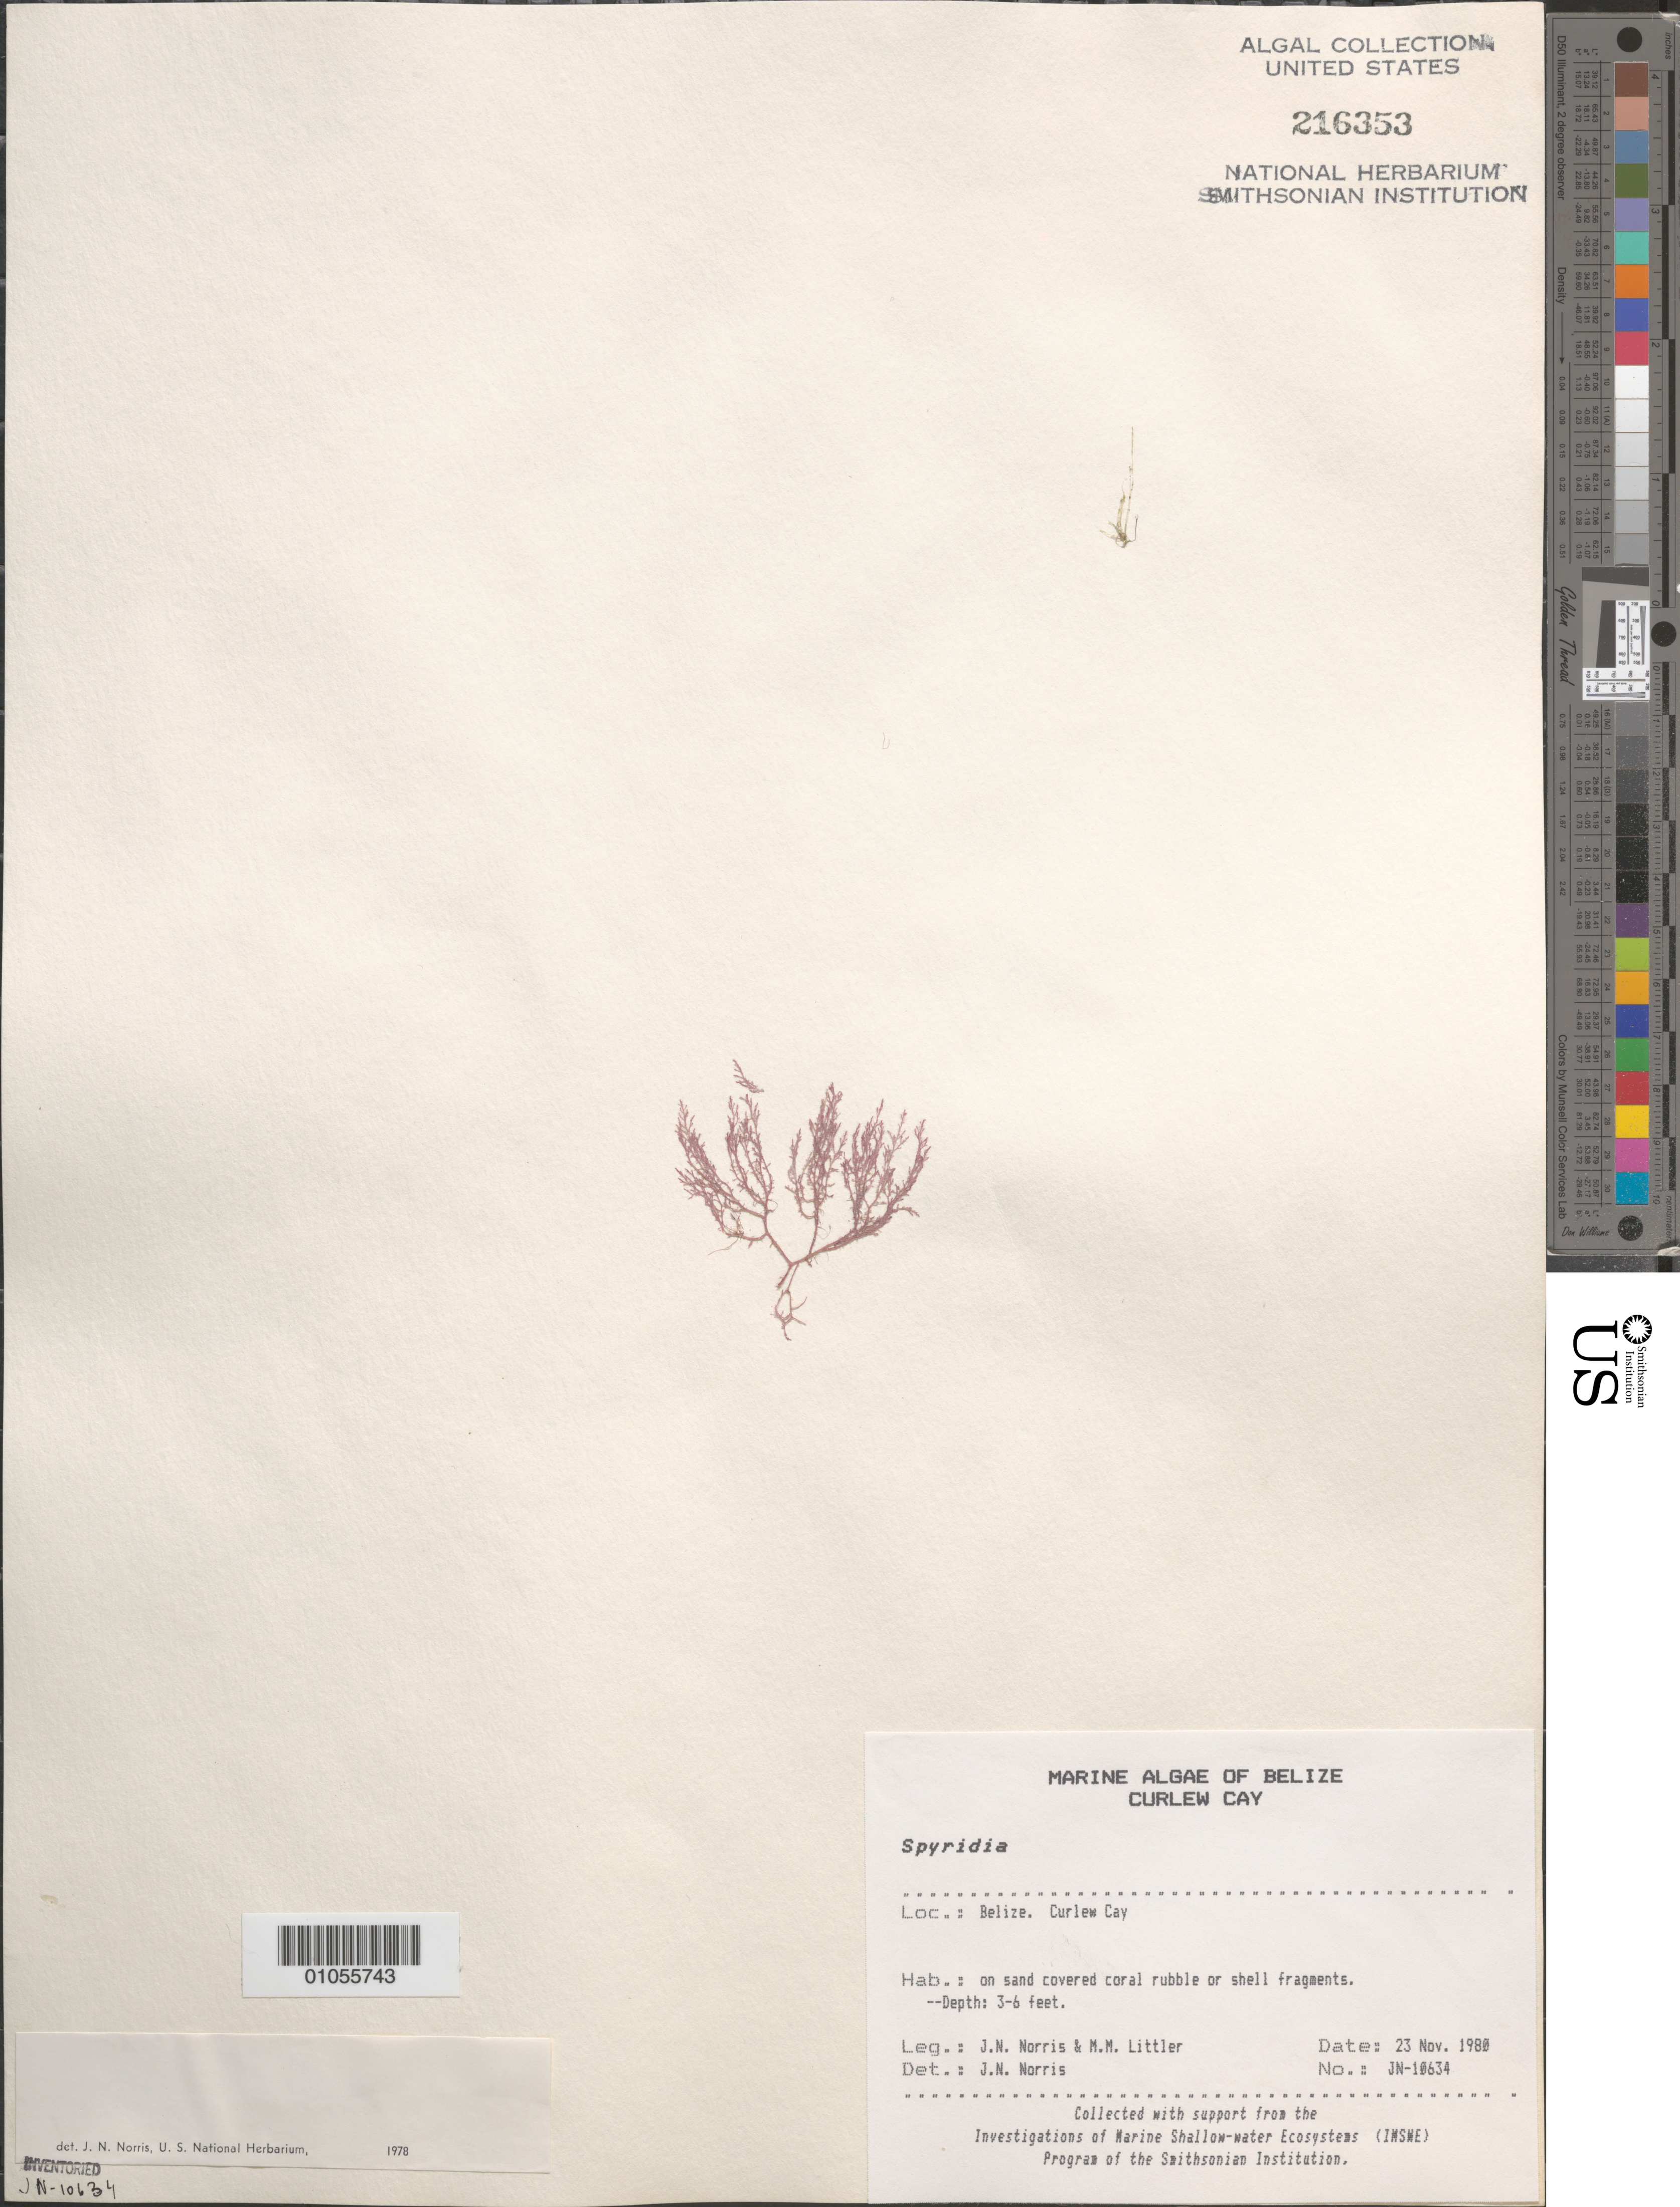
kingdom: Plantae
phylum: Rhodophyta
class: Florideophyceae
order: Ceramiales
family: Spyridiaceae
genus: Spyridia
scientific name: Spyridia sp.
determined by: Norris, James N.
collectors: J. N. Norris & M. M. Littler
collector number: JN-10634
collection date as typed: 23 Nov 1980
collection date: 1980-11-23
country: Belize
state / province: Stann Creek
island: Curlew Cay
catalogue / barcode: US 216353